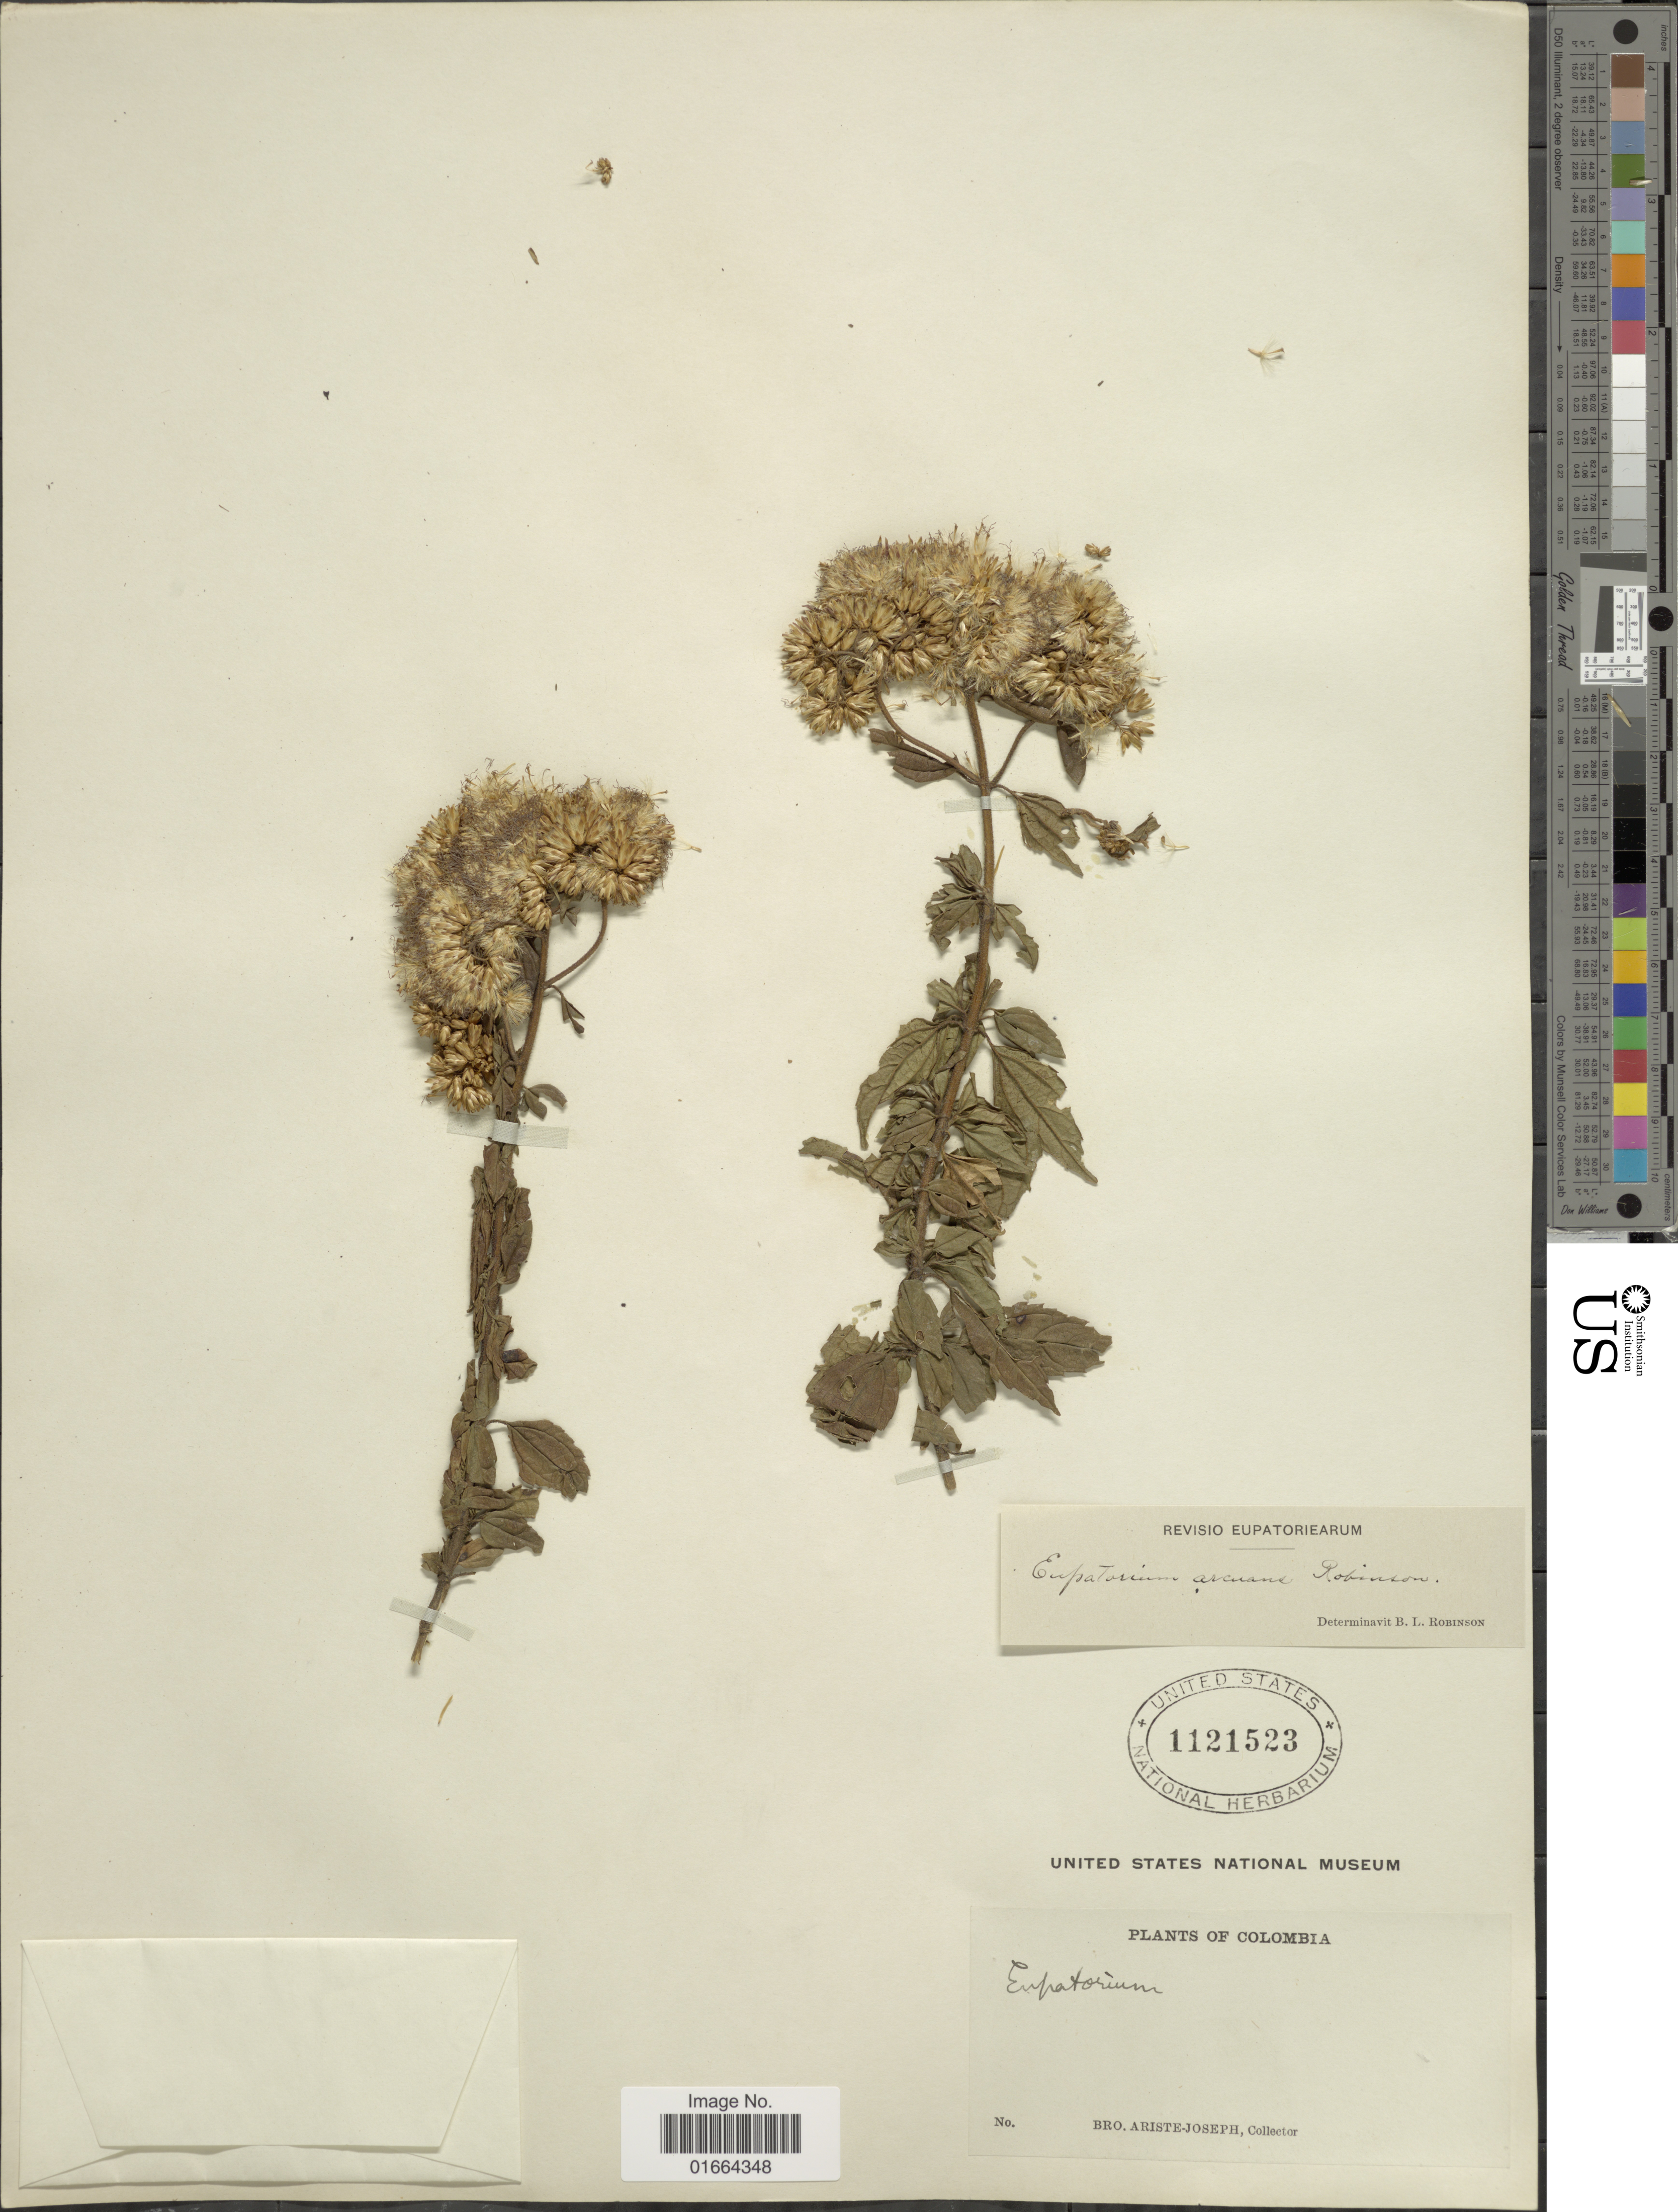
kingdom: Plantae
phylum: Tracheophyta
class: Magnoliopsida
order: Asterales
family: Asteraceae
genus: Asplundianthus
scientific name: Asplundianthus arcuans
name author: (B.L. Rob.) R.M. King & H. Rob.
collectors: Bro. Ariste-Joseph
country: Colombia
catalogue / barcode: US 1121523